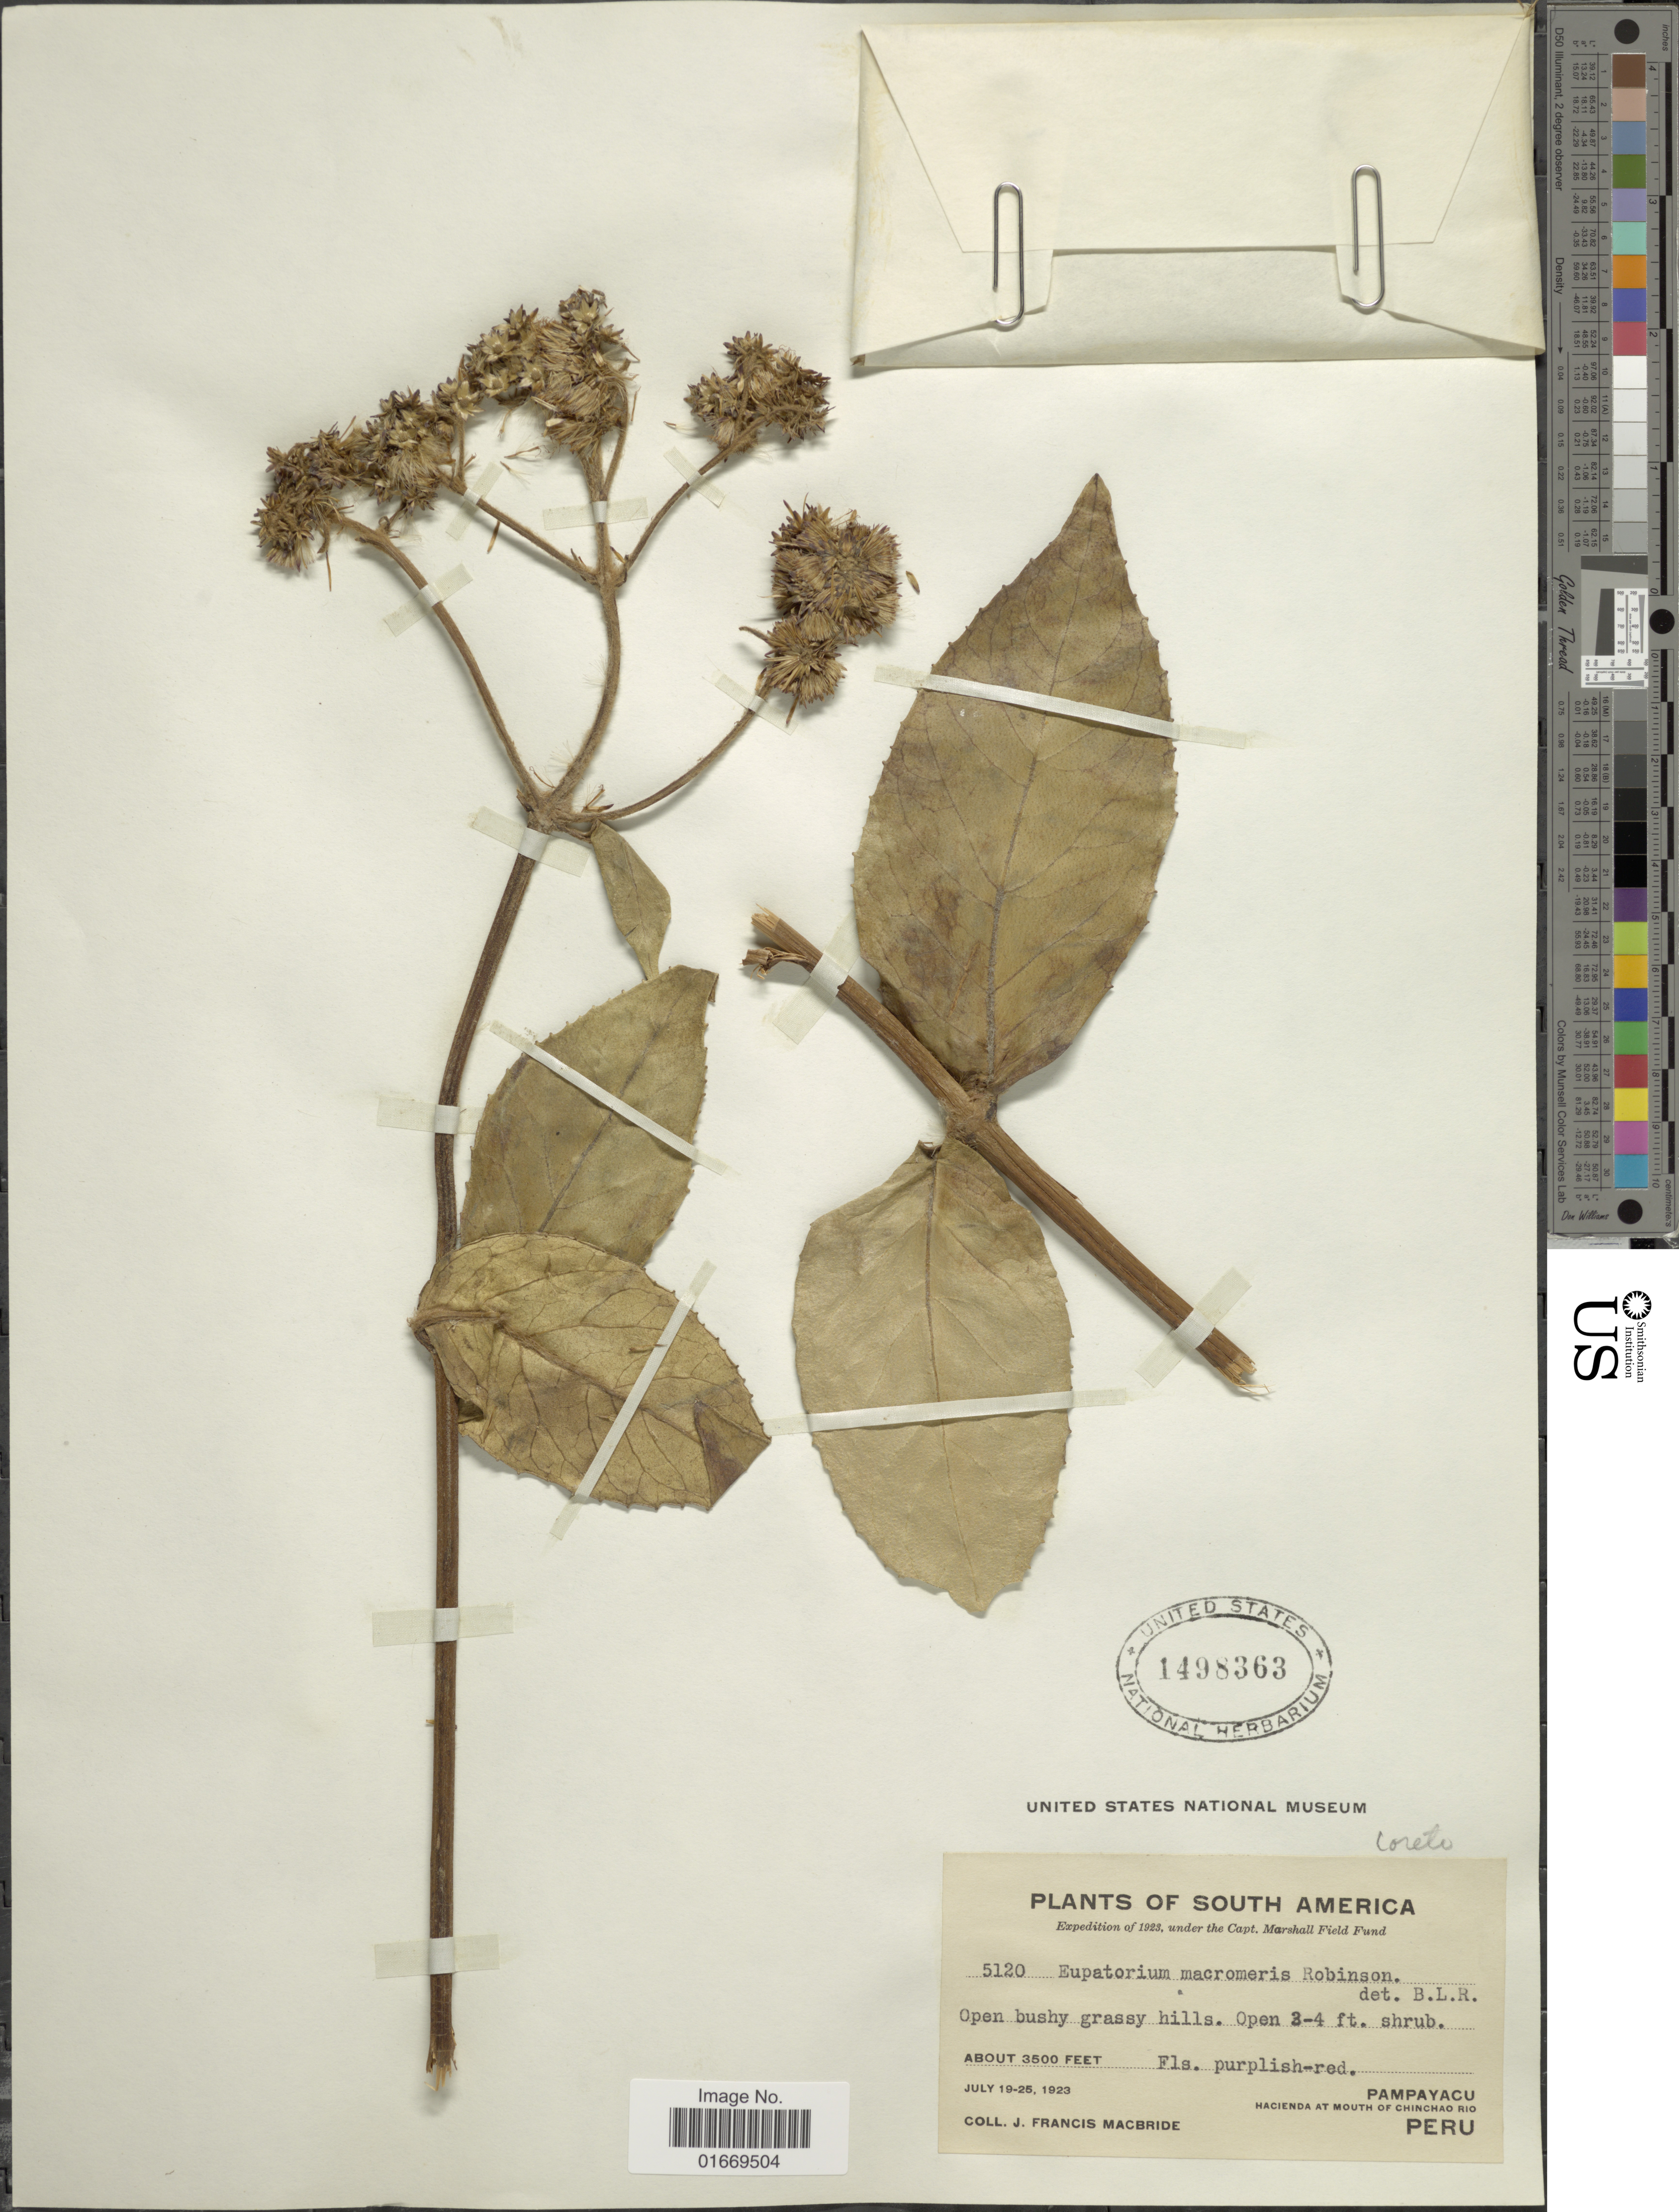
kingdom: Plantae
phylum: Tracheophyta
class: Magnoliopsida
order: Asterales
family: Asteraceae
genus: Bartlettina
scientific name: Bartlettina macromeris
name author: (B.L. Rob.) R.M. King & H. Rob.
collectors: J. Macbride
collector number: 5120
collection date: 1923-07-19/1923-07-25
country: Peru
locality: Open bushy grassy hills, Pampayacu, Hacienda at mouth of Chinchao Rio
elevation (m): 1067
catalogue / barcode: US 1498363